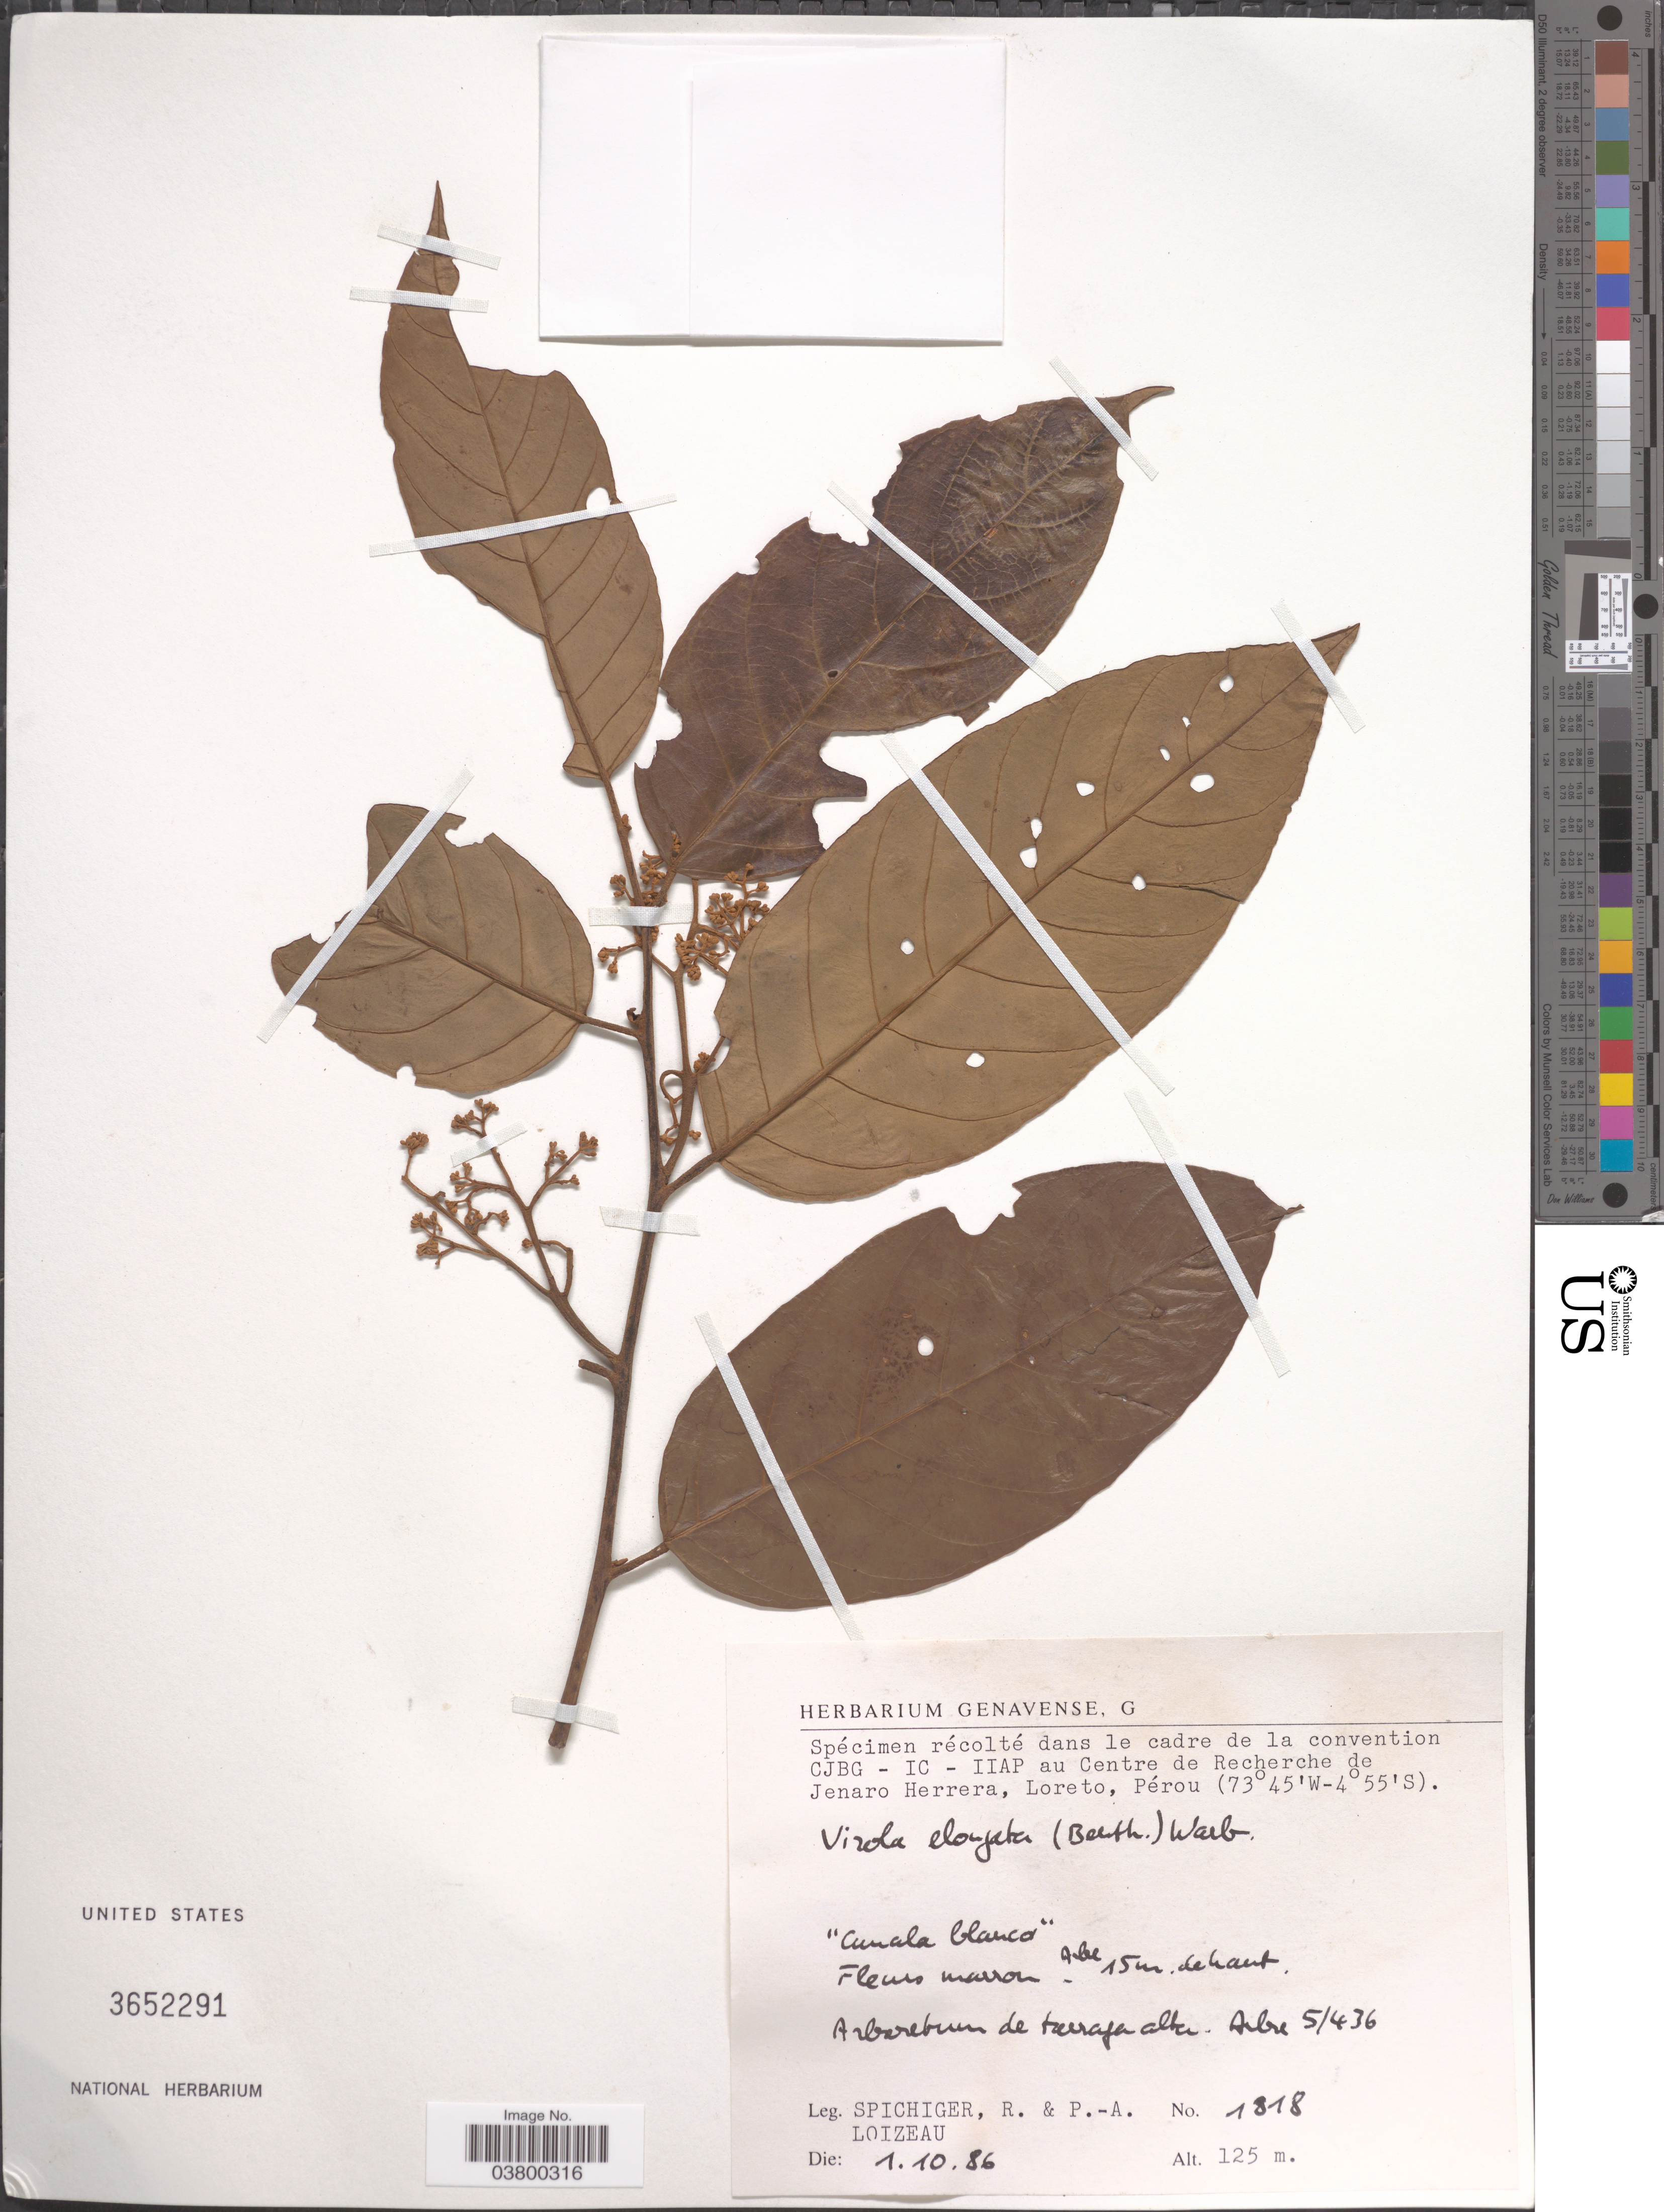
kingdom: Plantae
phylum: Tracheophyta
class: Magnoliopsida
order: Magnoliales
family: Myristicaceae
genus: Virola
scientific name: Virola elongata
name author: (Benth.) Warb.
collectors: R. Spichiger & P. Loizeau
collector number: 1818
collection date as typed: Transcribed d/m/y: 1/10/86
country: Peru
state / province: Loreto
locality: Centre de Recherche de Jenaro Herrera, Pérou. Arboretum de terraza alta. Arbre 5/436.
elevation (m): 125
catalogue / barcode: US 3652291